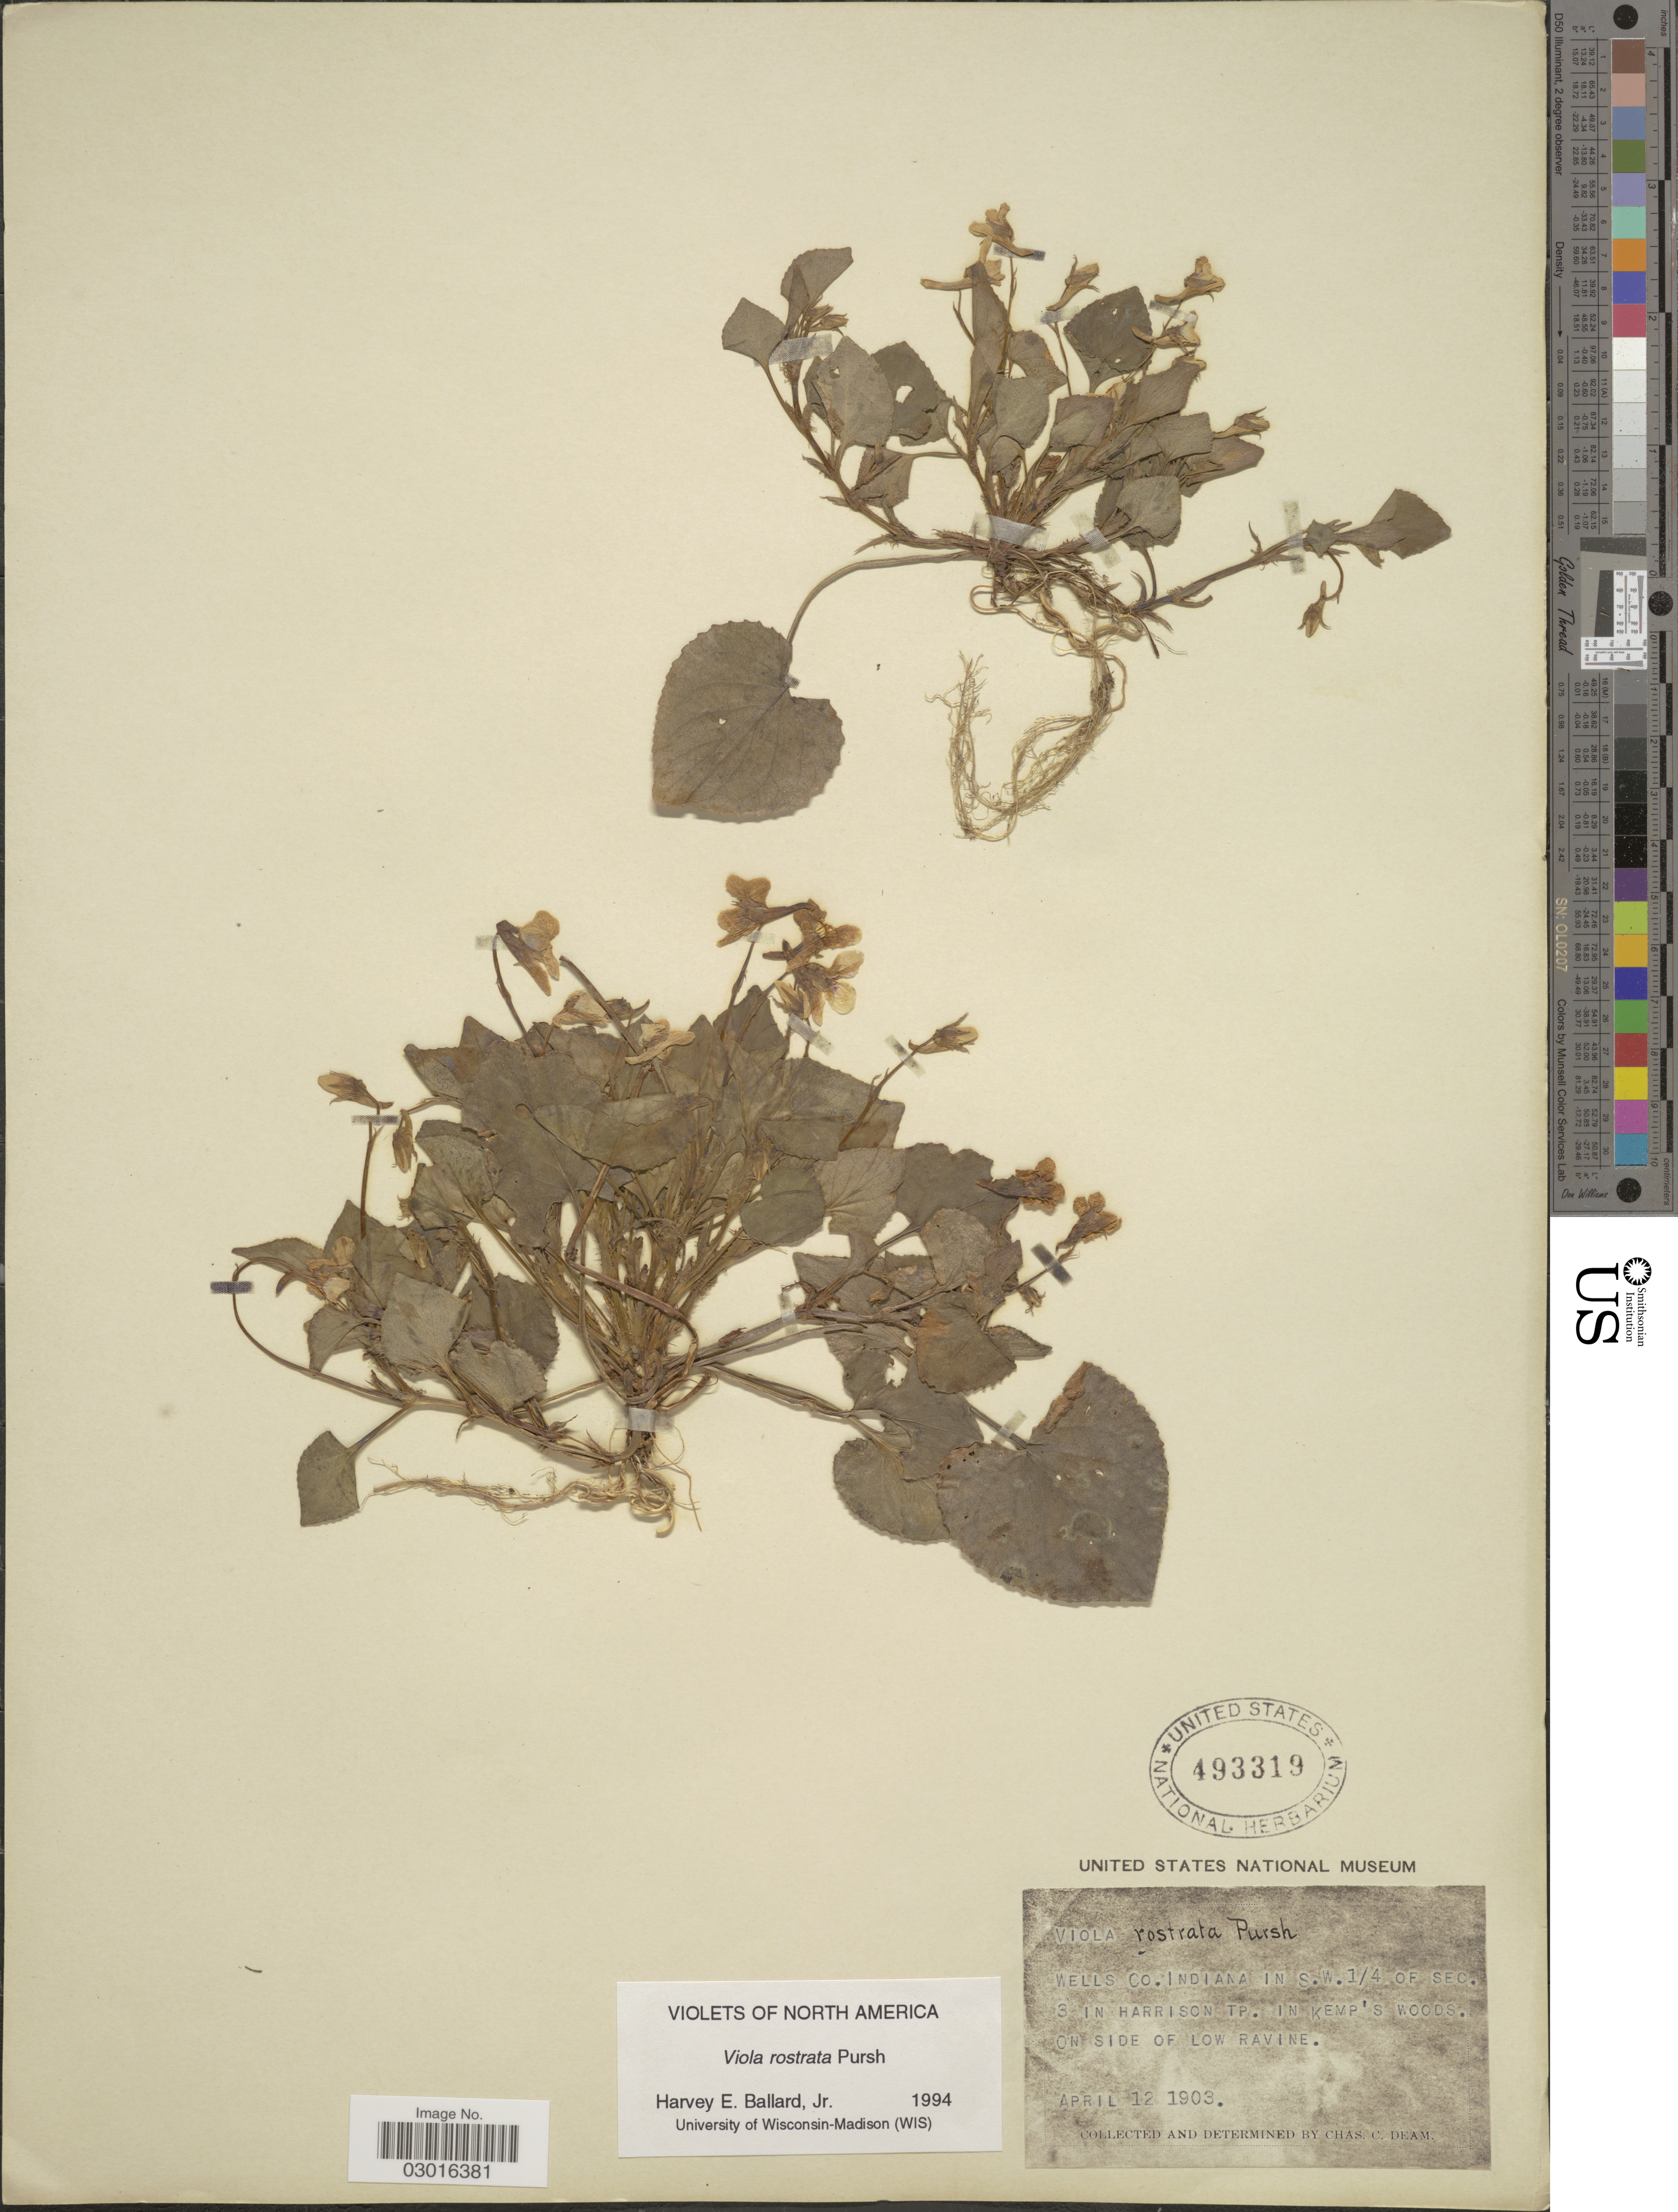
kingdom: Plantae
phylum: Tracheophyta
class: Magnoliopsida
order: Malpighiales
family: Violaceae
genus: Viola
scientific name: Viola rostrata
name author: Pursh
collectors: C. C. Deam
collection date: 1903-04-12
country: United States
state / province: Indiana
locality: Wells Co. Indiana in S.W. ¼ of sec. 3 in Harrison Tp. in Kemp's Woods. On side of low ravine.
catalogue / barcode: US 493319